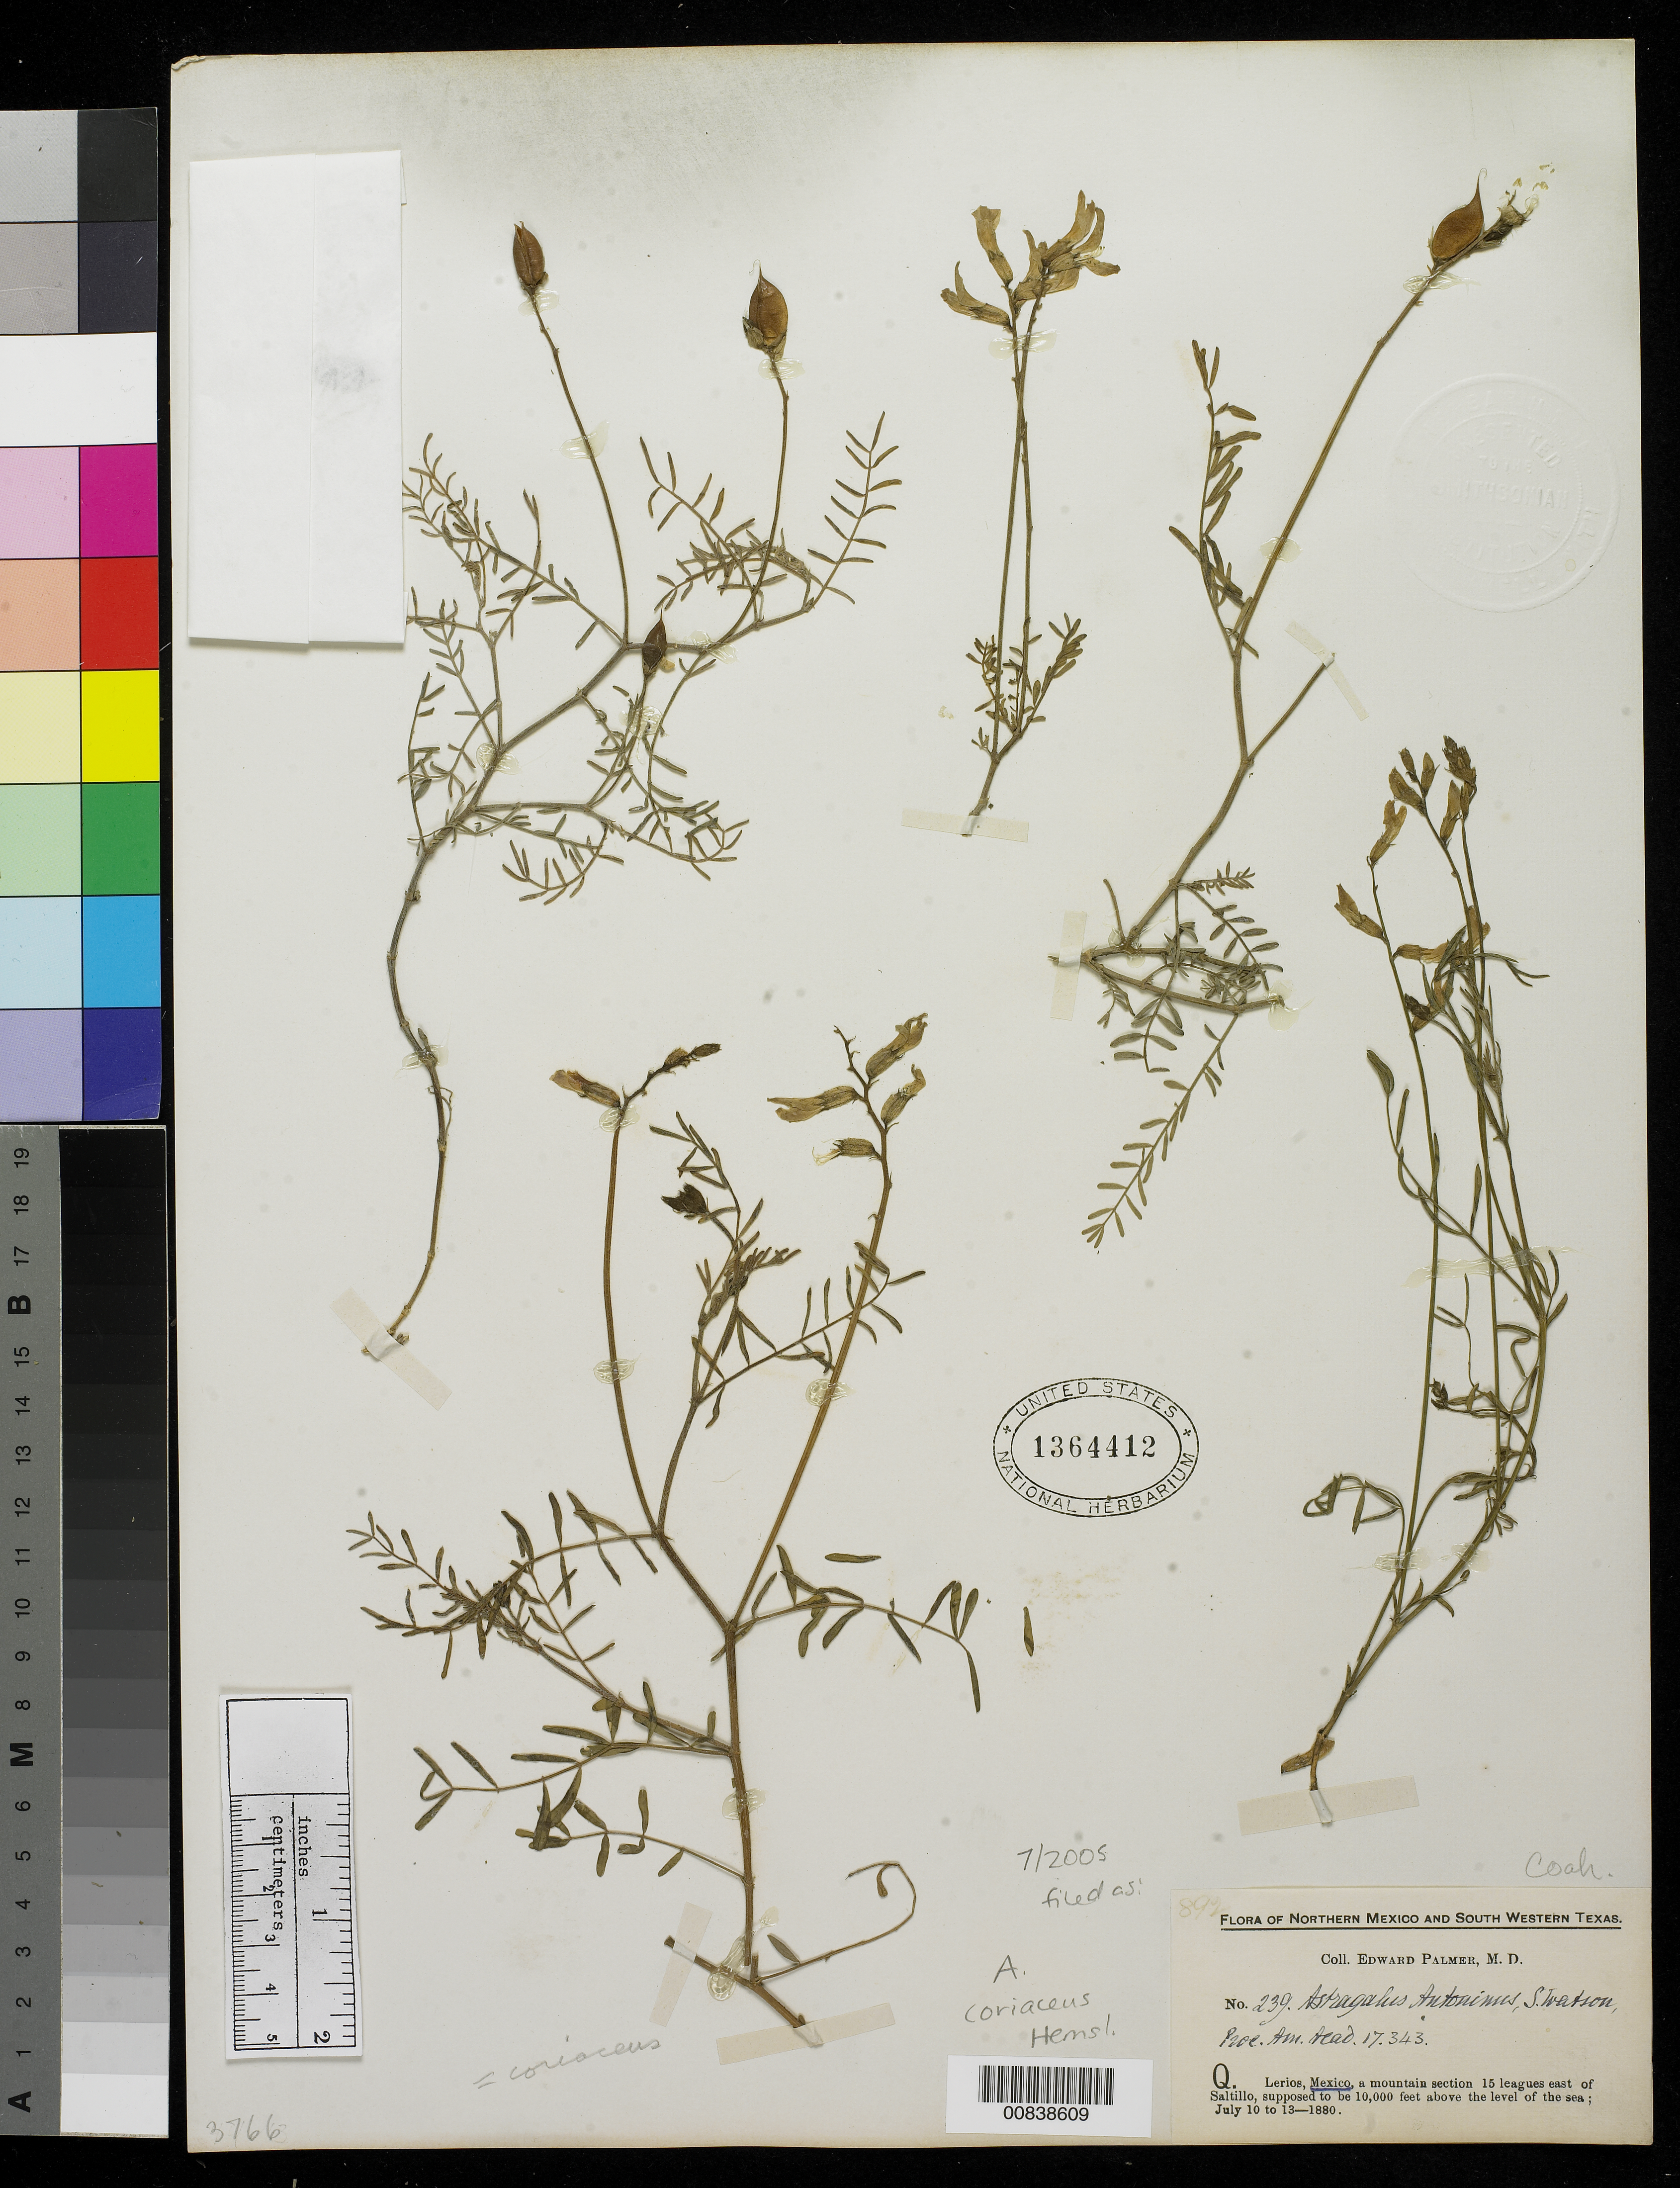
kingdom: Plantae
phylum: Tracheophyta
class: Magnoliopsida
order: Fabales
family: Fabaceae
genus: Astragalus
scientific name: Astragalus coriaceus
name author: Hemsl.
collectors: E. Palmer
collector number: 239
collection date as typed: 10 Jul 1880 to 13 Jul 1880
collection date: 1880-07-10/1880-07-13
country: Mexico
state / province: Coahuila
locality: Q. Lerios, a mountain section 15leagues east of Saltillo.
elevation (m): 3048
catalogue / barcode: US 1364412